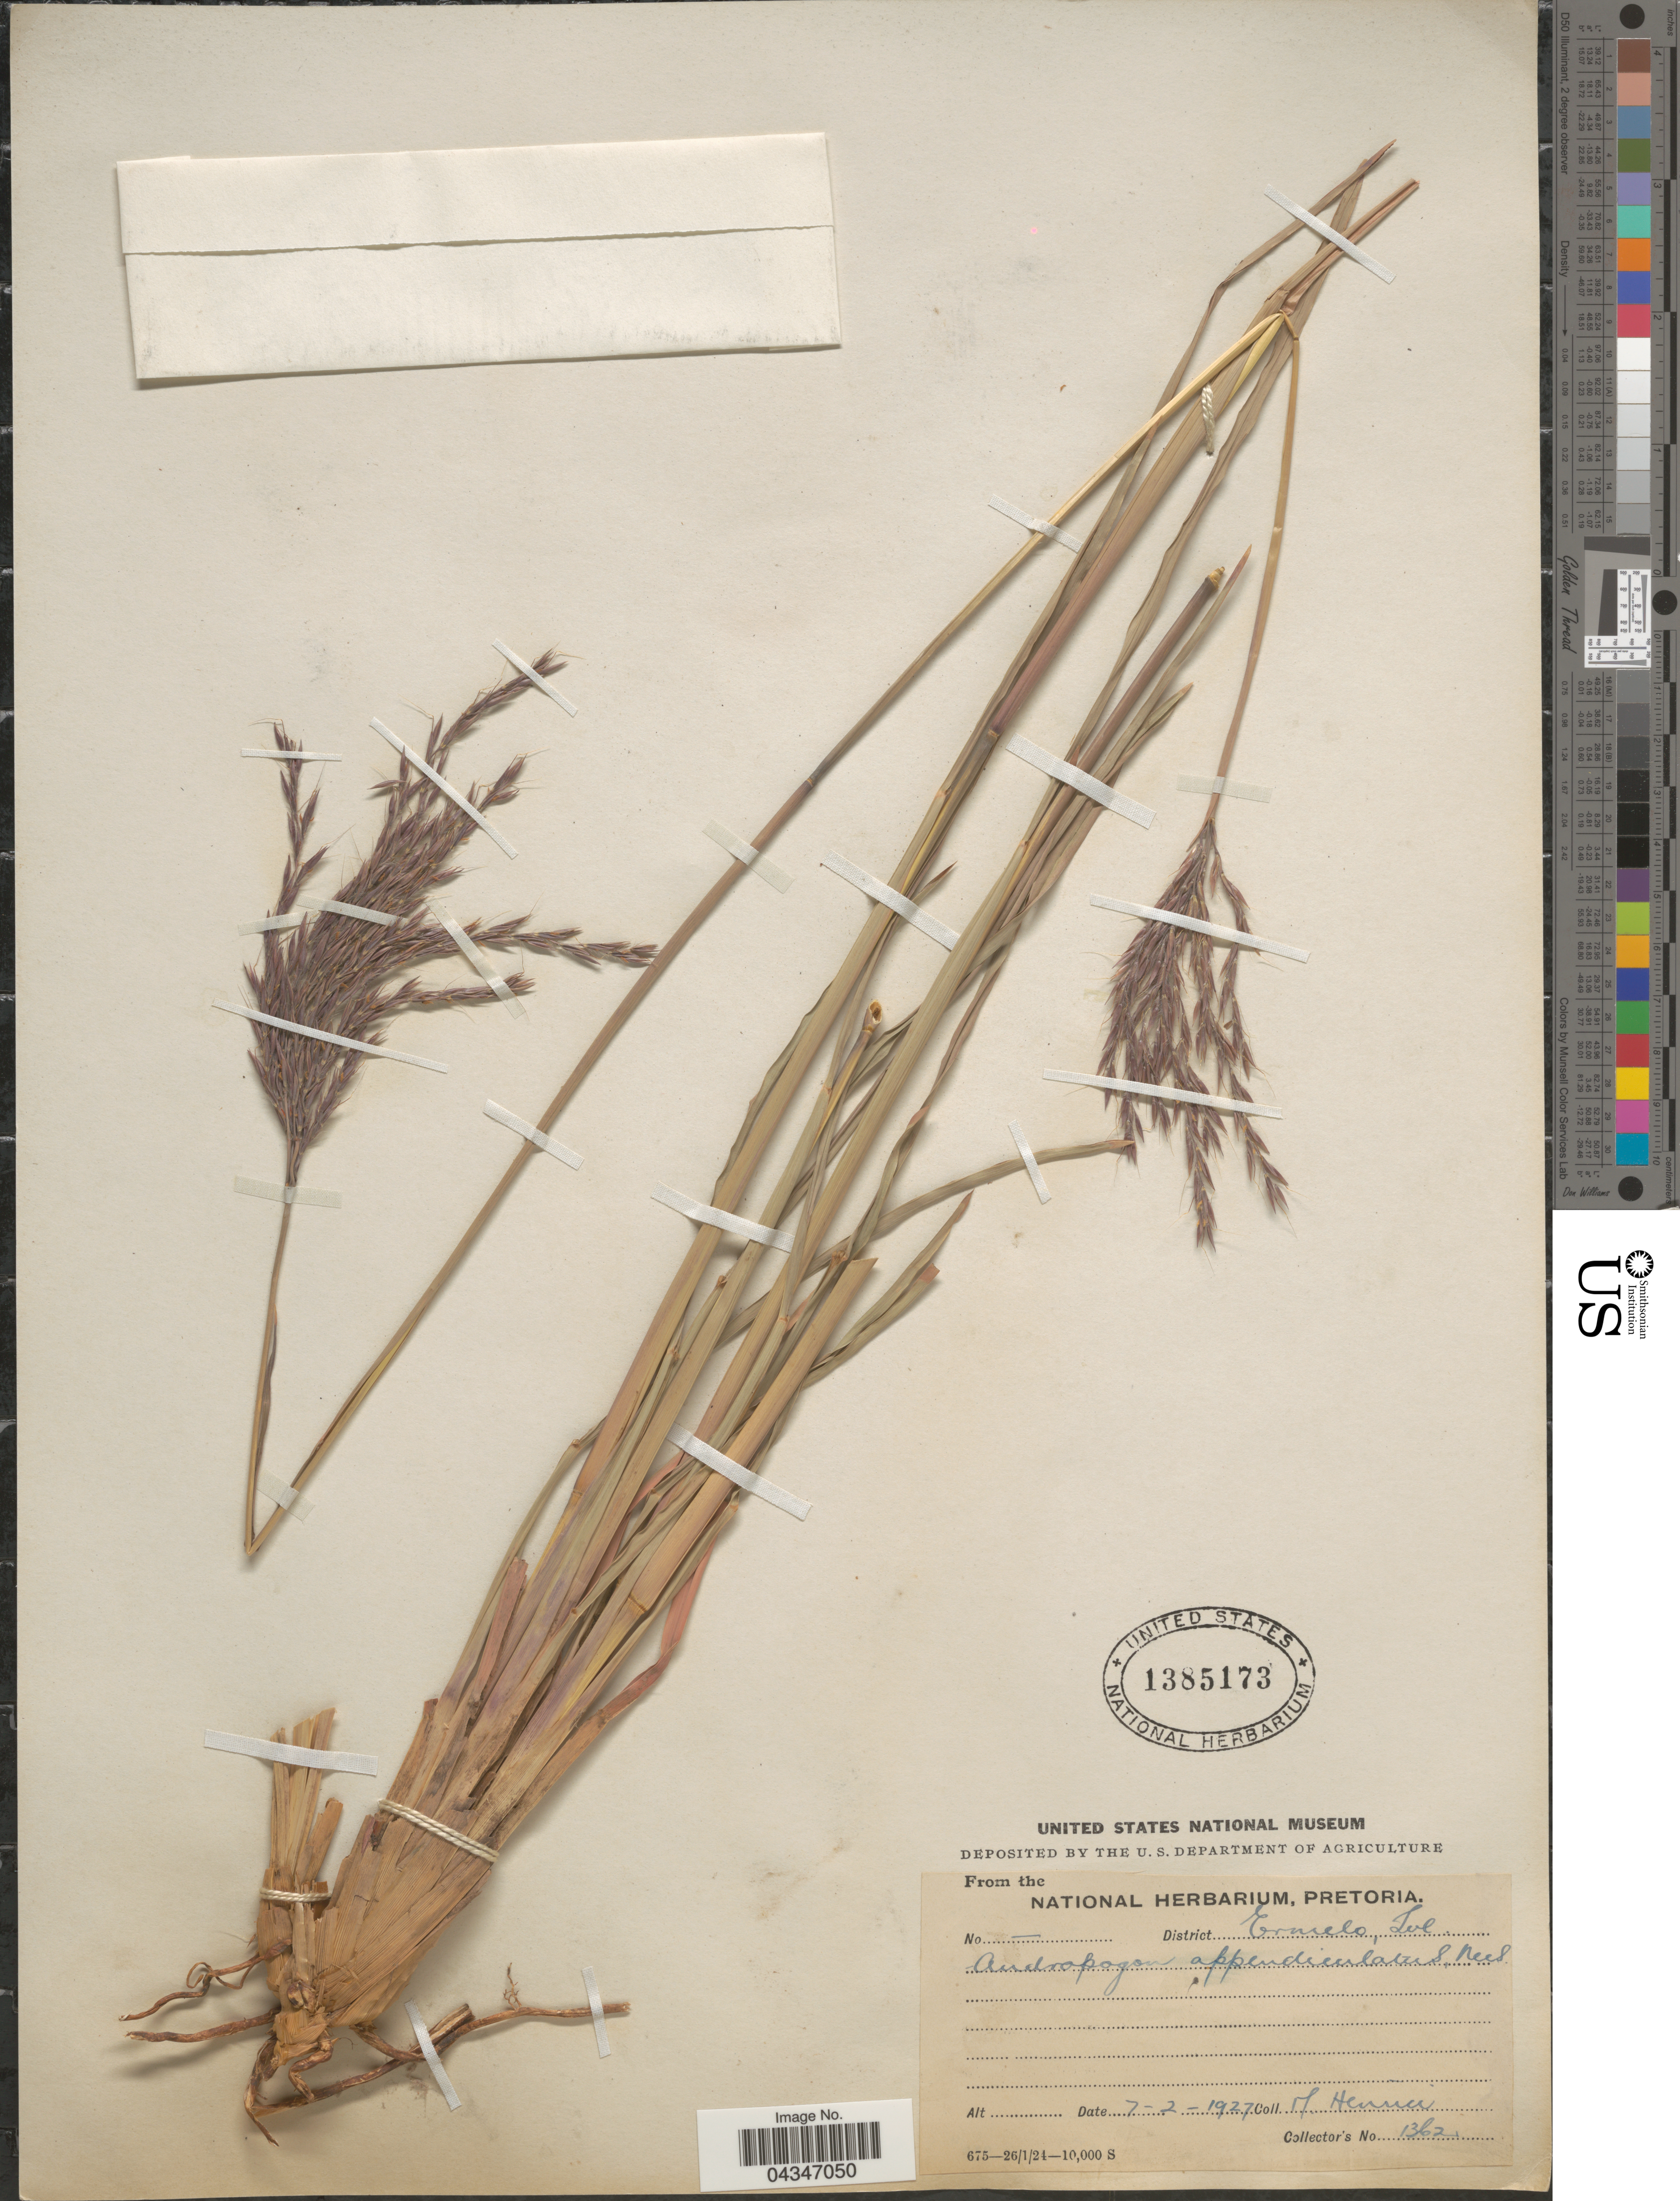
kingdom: Plantae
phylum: Tracheophyta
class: Liliopsida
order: Poales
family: Poaceae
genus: Andropogon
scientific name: Andropogon appendiculatus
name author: Nees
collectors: M. Henrici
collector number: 1362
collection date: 1927-02-07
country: South Africa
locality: District Ermelo, Tvl.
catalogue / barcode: US 1385173